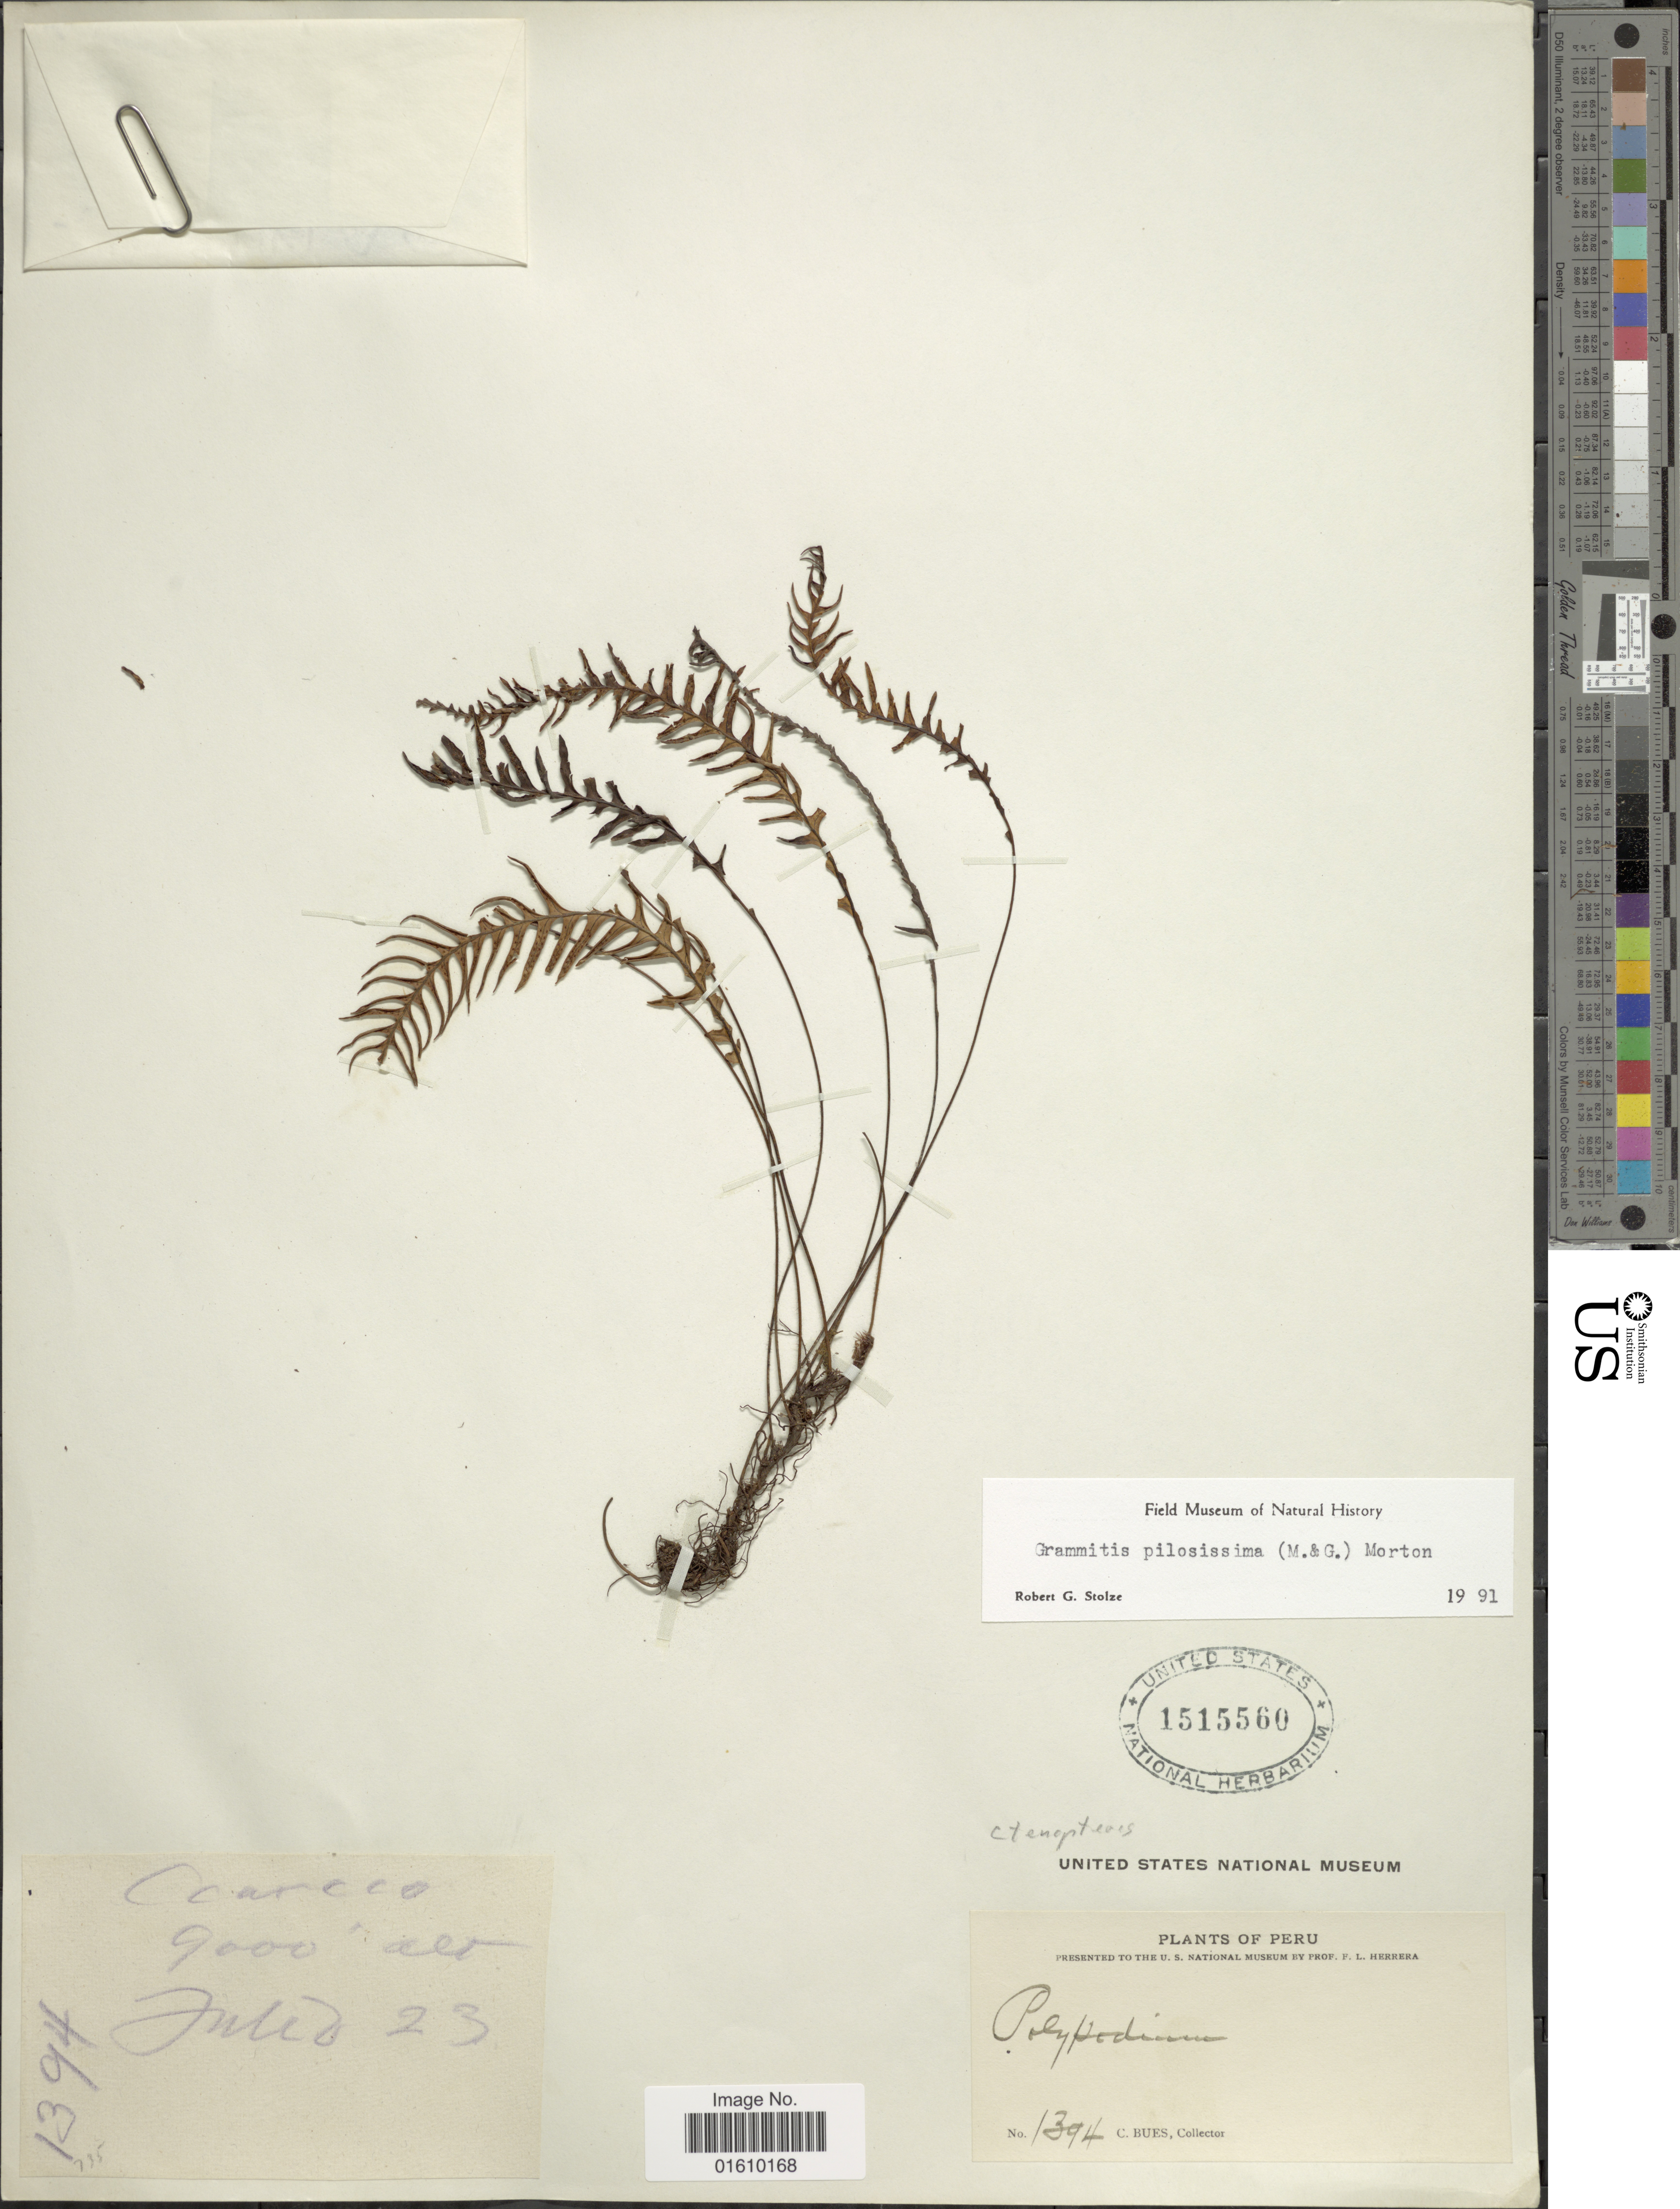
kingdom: Plantae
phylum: Tracheophyta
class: Polypodiopsida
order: Polypodiales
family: Polypodiaceae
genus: Melpomene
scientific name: Melpomene pilosissima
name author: (M. Martens & Galeotti) A.R. Sm. & R.C. Moran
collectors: C. Bues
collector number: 1394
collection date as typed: Transcribed d/m/y: /7/23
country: Peru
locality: Ccarcco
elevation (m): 2743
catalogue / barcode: US 1515560